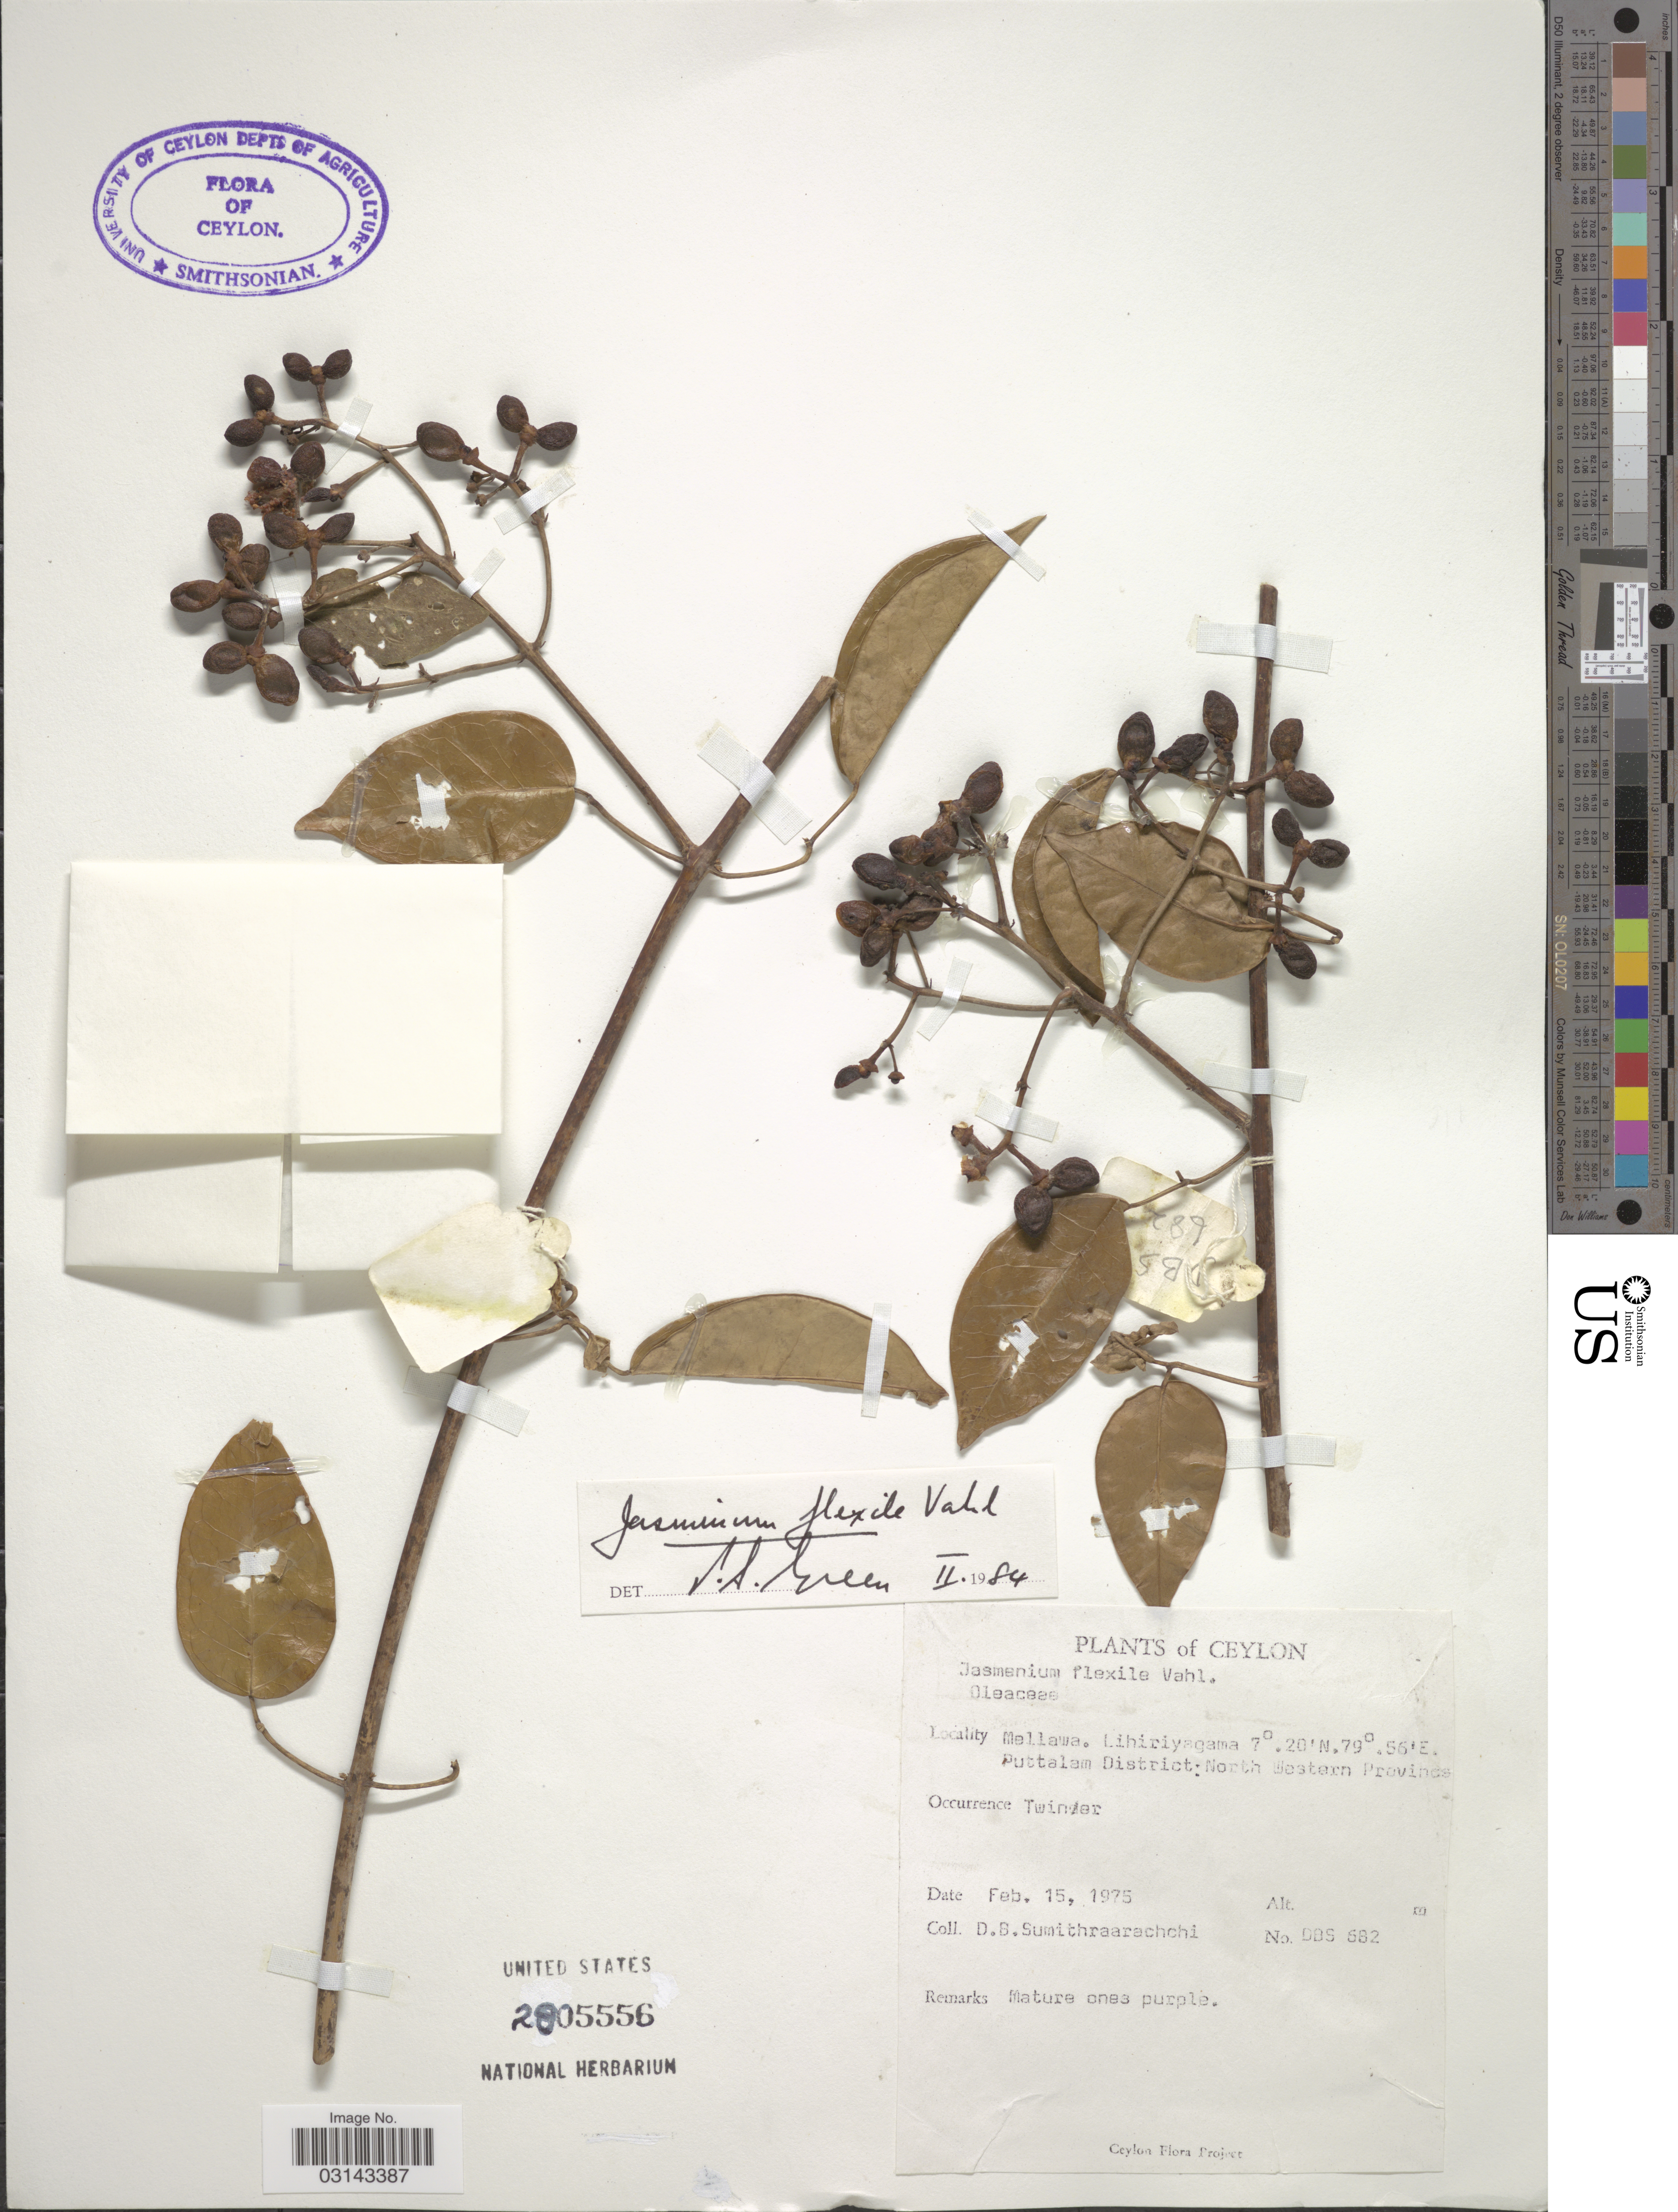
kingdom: Plantae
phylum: Tracheophyta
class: Magnoliopsida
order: Lamiales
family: Oleaceae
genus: Jasminum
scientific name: Jasminum flexile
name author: Vahl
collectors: D. B. Sumithraarachchi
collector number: DBS 682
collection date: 1975-02-15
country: Sri Lanka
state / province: North Western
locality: Ceylon. Mellawa. Lihiriyagama. Puttalam District.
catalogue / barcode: US 2805556